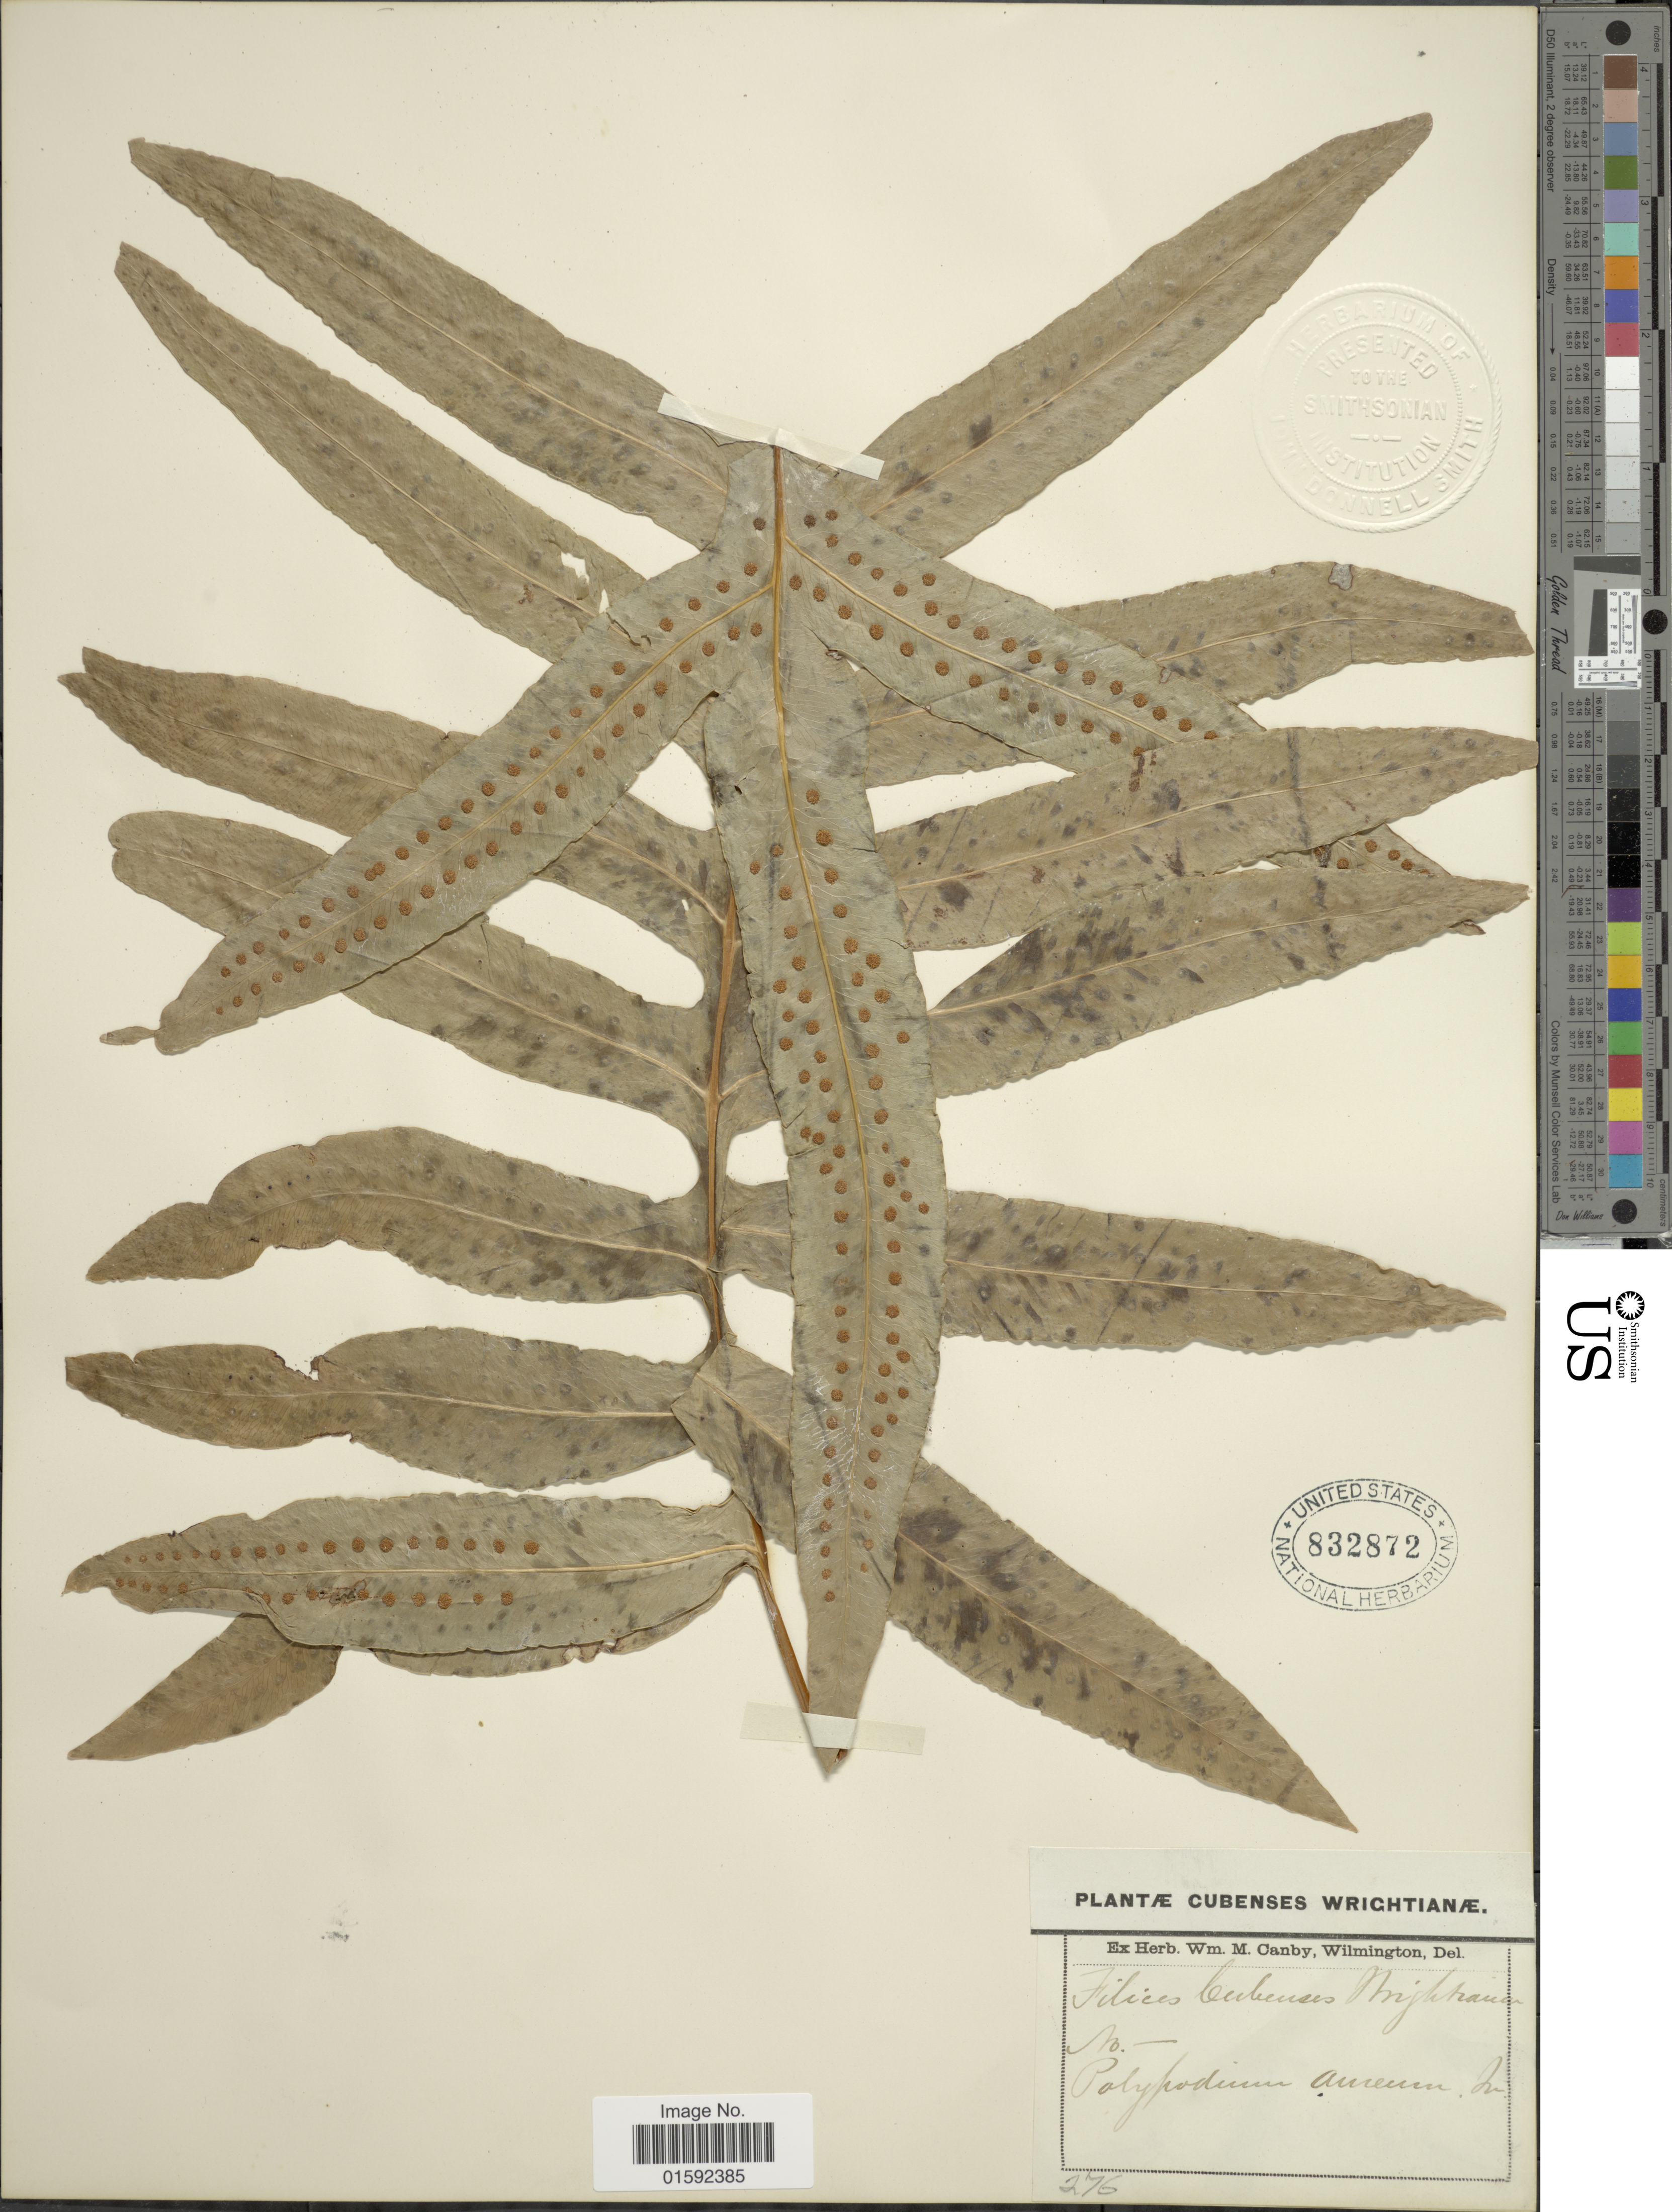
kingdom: Plantae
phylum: Tracheophyta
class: Polypodiopsida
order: Polypodiales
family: Polypodiaceae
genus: Phlebodium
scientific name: Phlebodium aureum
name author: (L.) J. Sm.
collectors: Wright, --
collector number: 276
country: Cuba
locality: Cubenses.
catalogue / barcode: US 832872